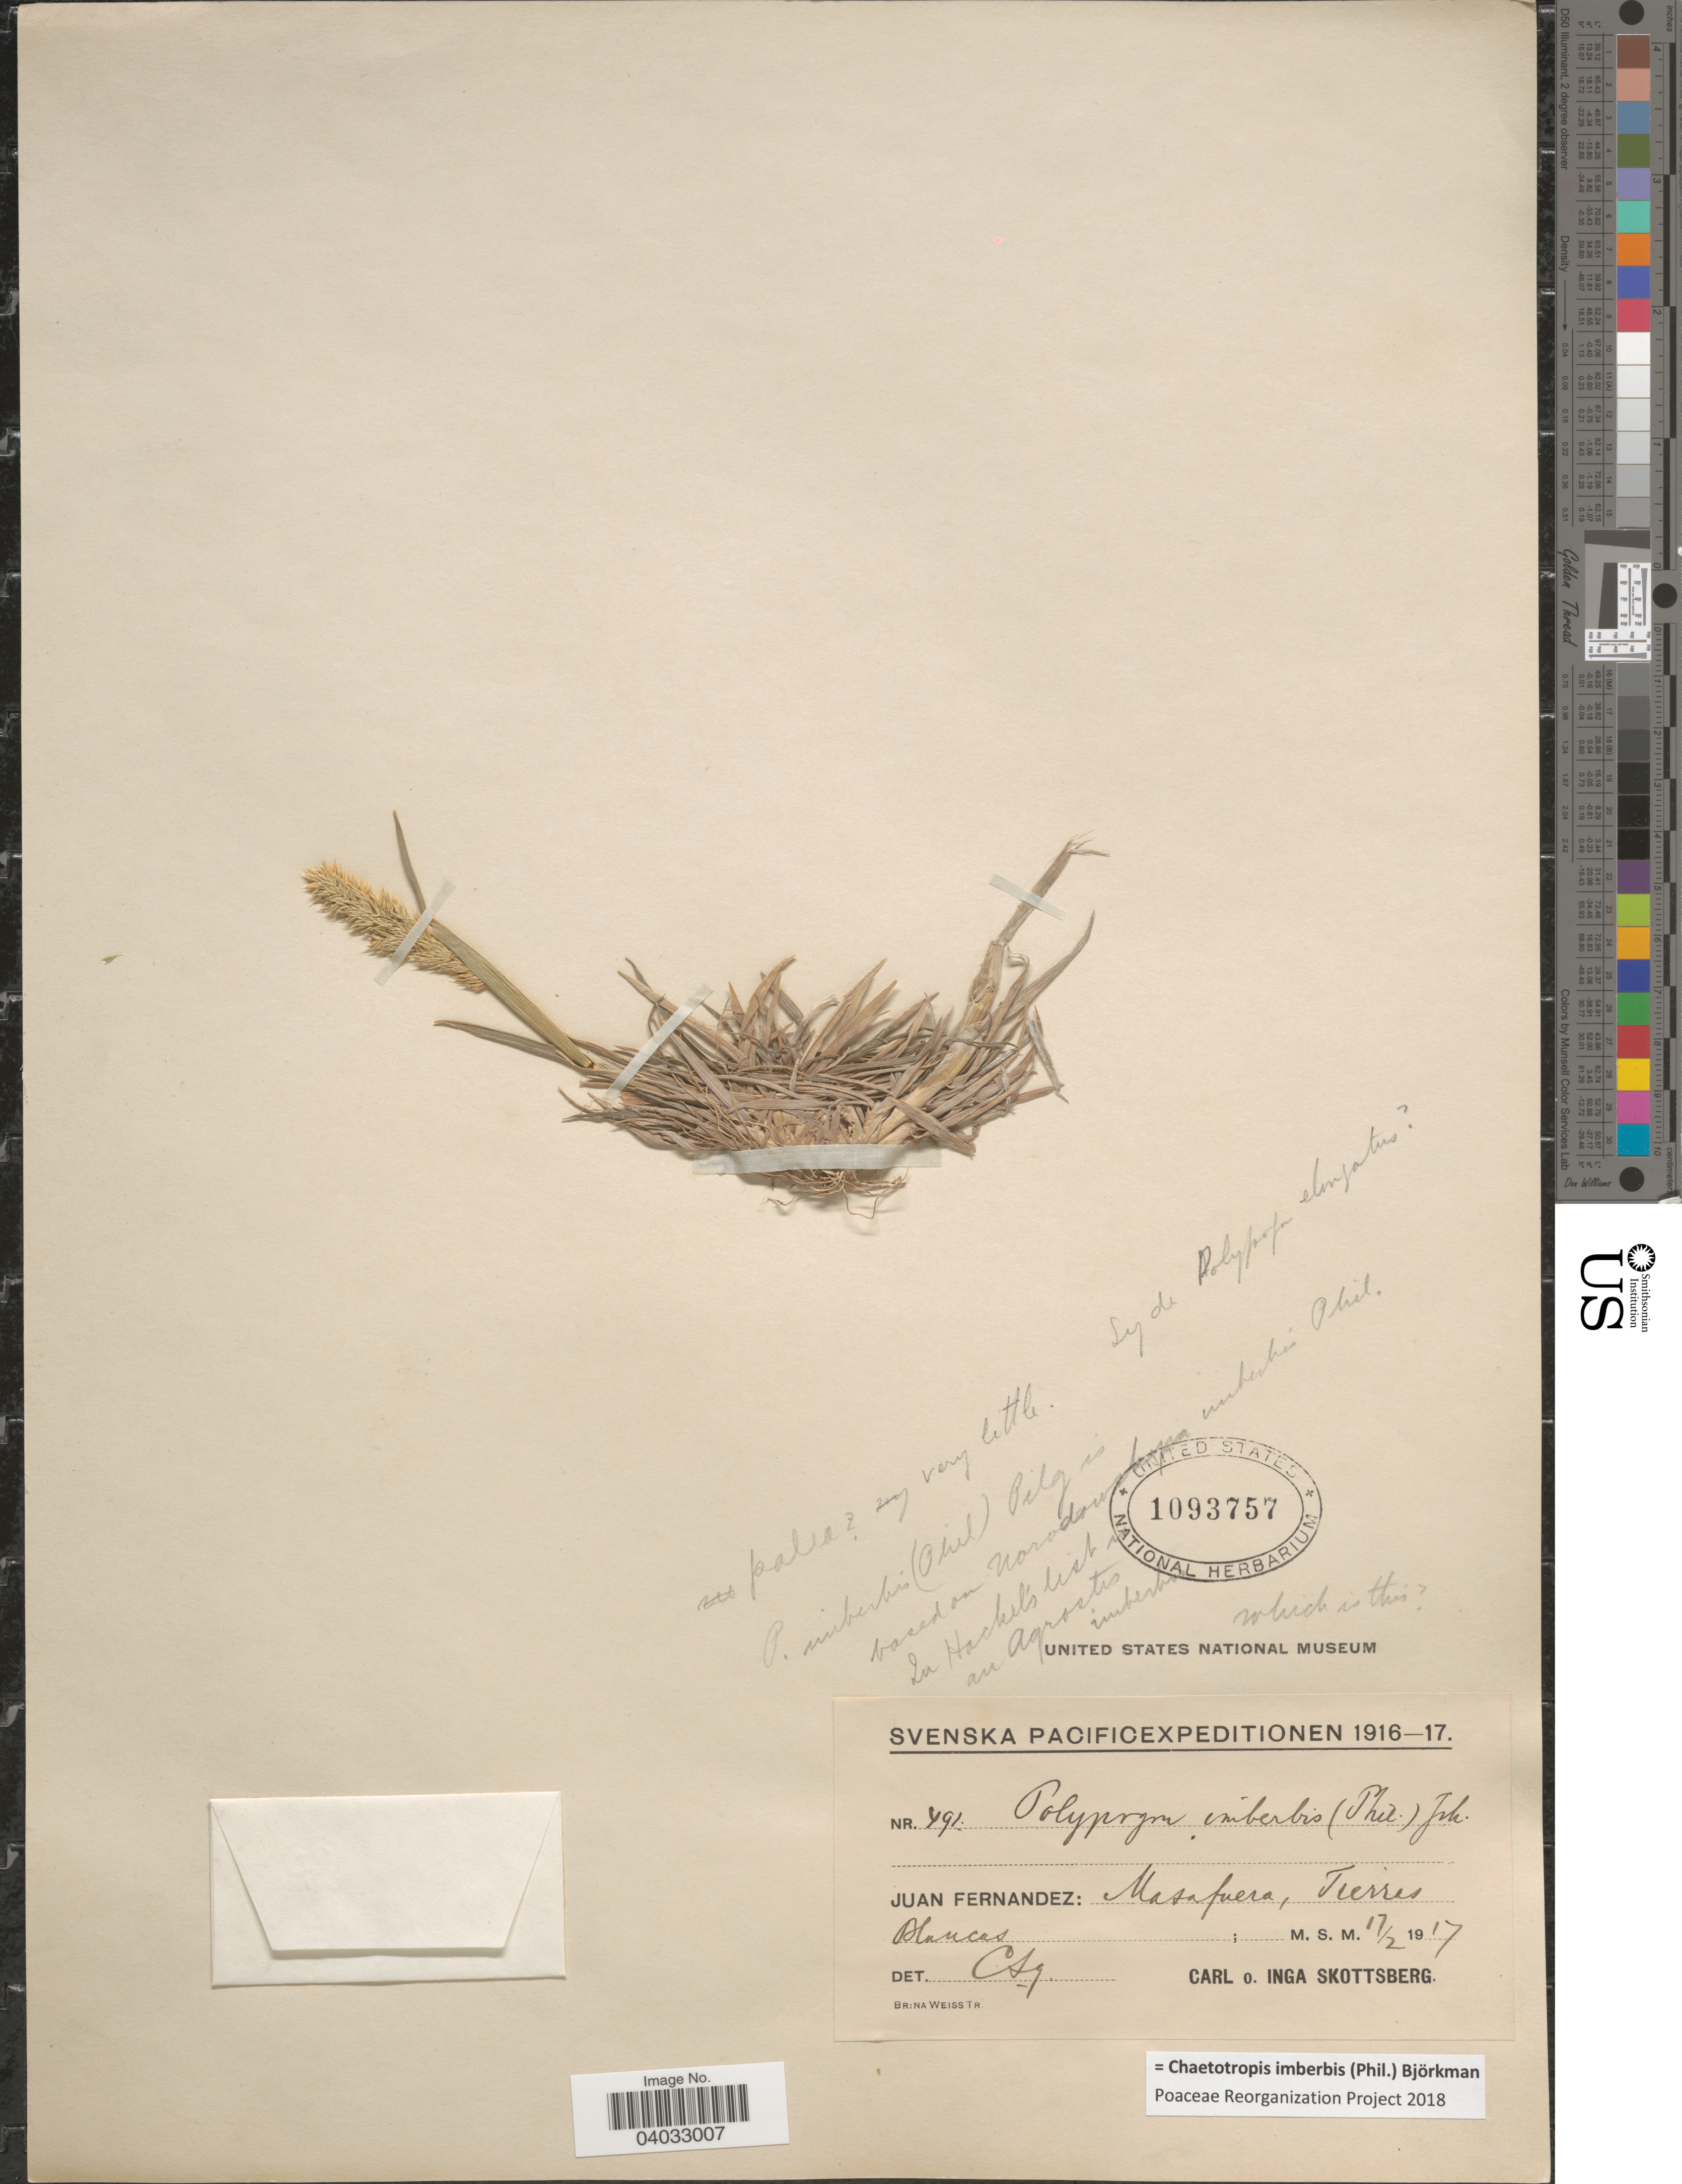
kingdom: Plantae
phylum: Tracheophyta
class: Liliopsida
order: Poales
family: Poaceae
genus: Chaetotropis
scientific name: Chaetotropis imberbis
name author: (Phil.) Björkman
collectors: I. Skottsberg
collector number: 491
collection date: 1917-02-17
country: Chile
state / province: Valparaíso (V)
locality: Juan Fernandez: Masafuera, Tierras Blancas.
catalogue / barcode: US 1093757